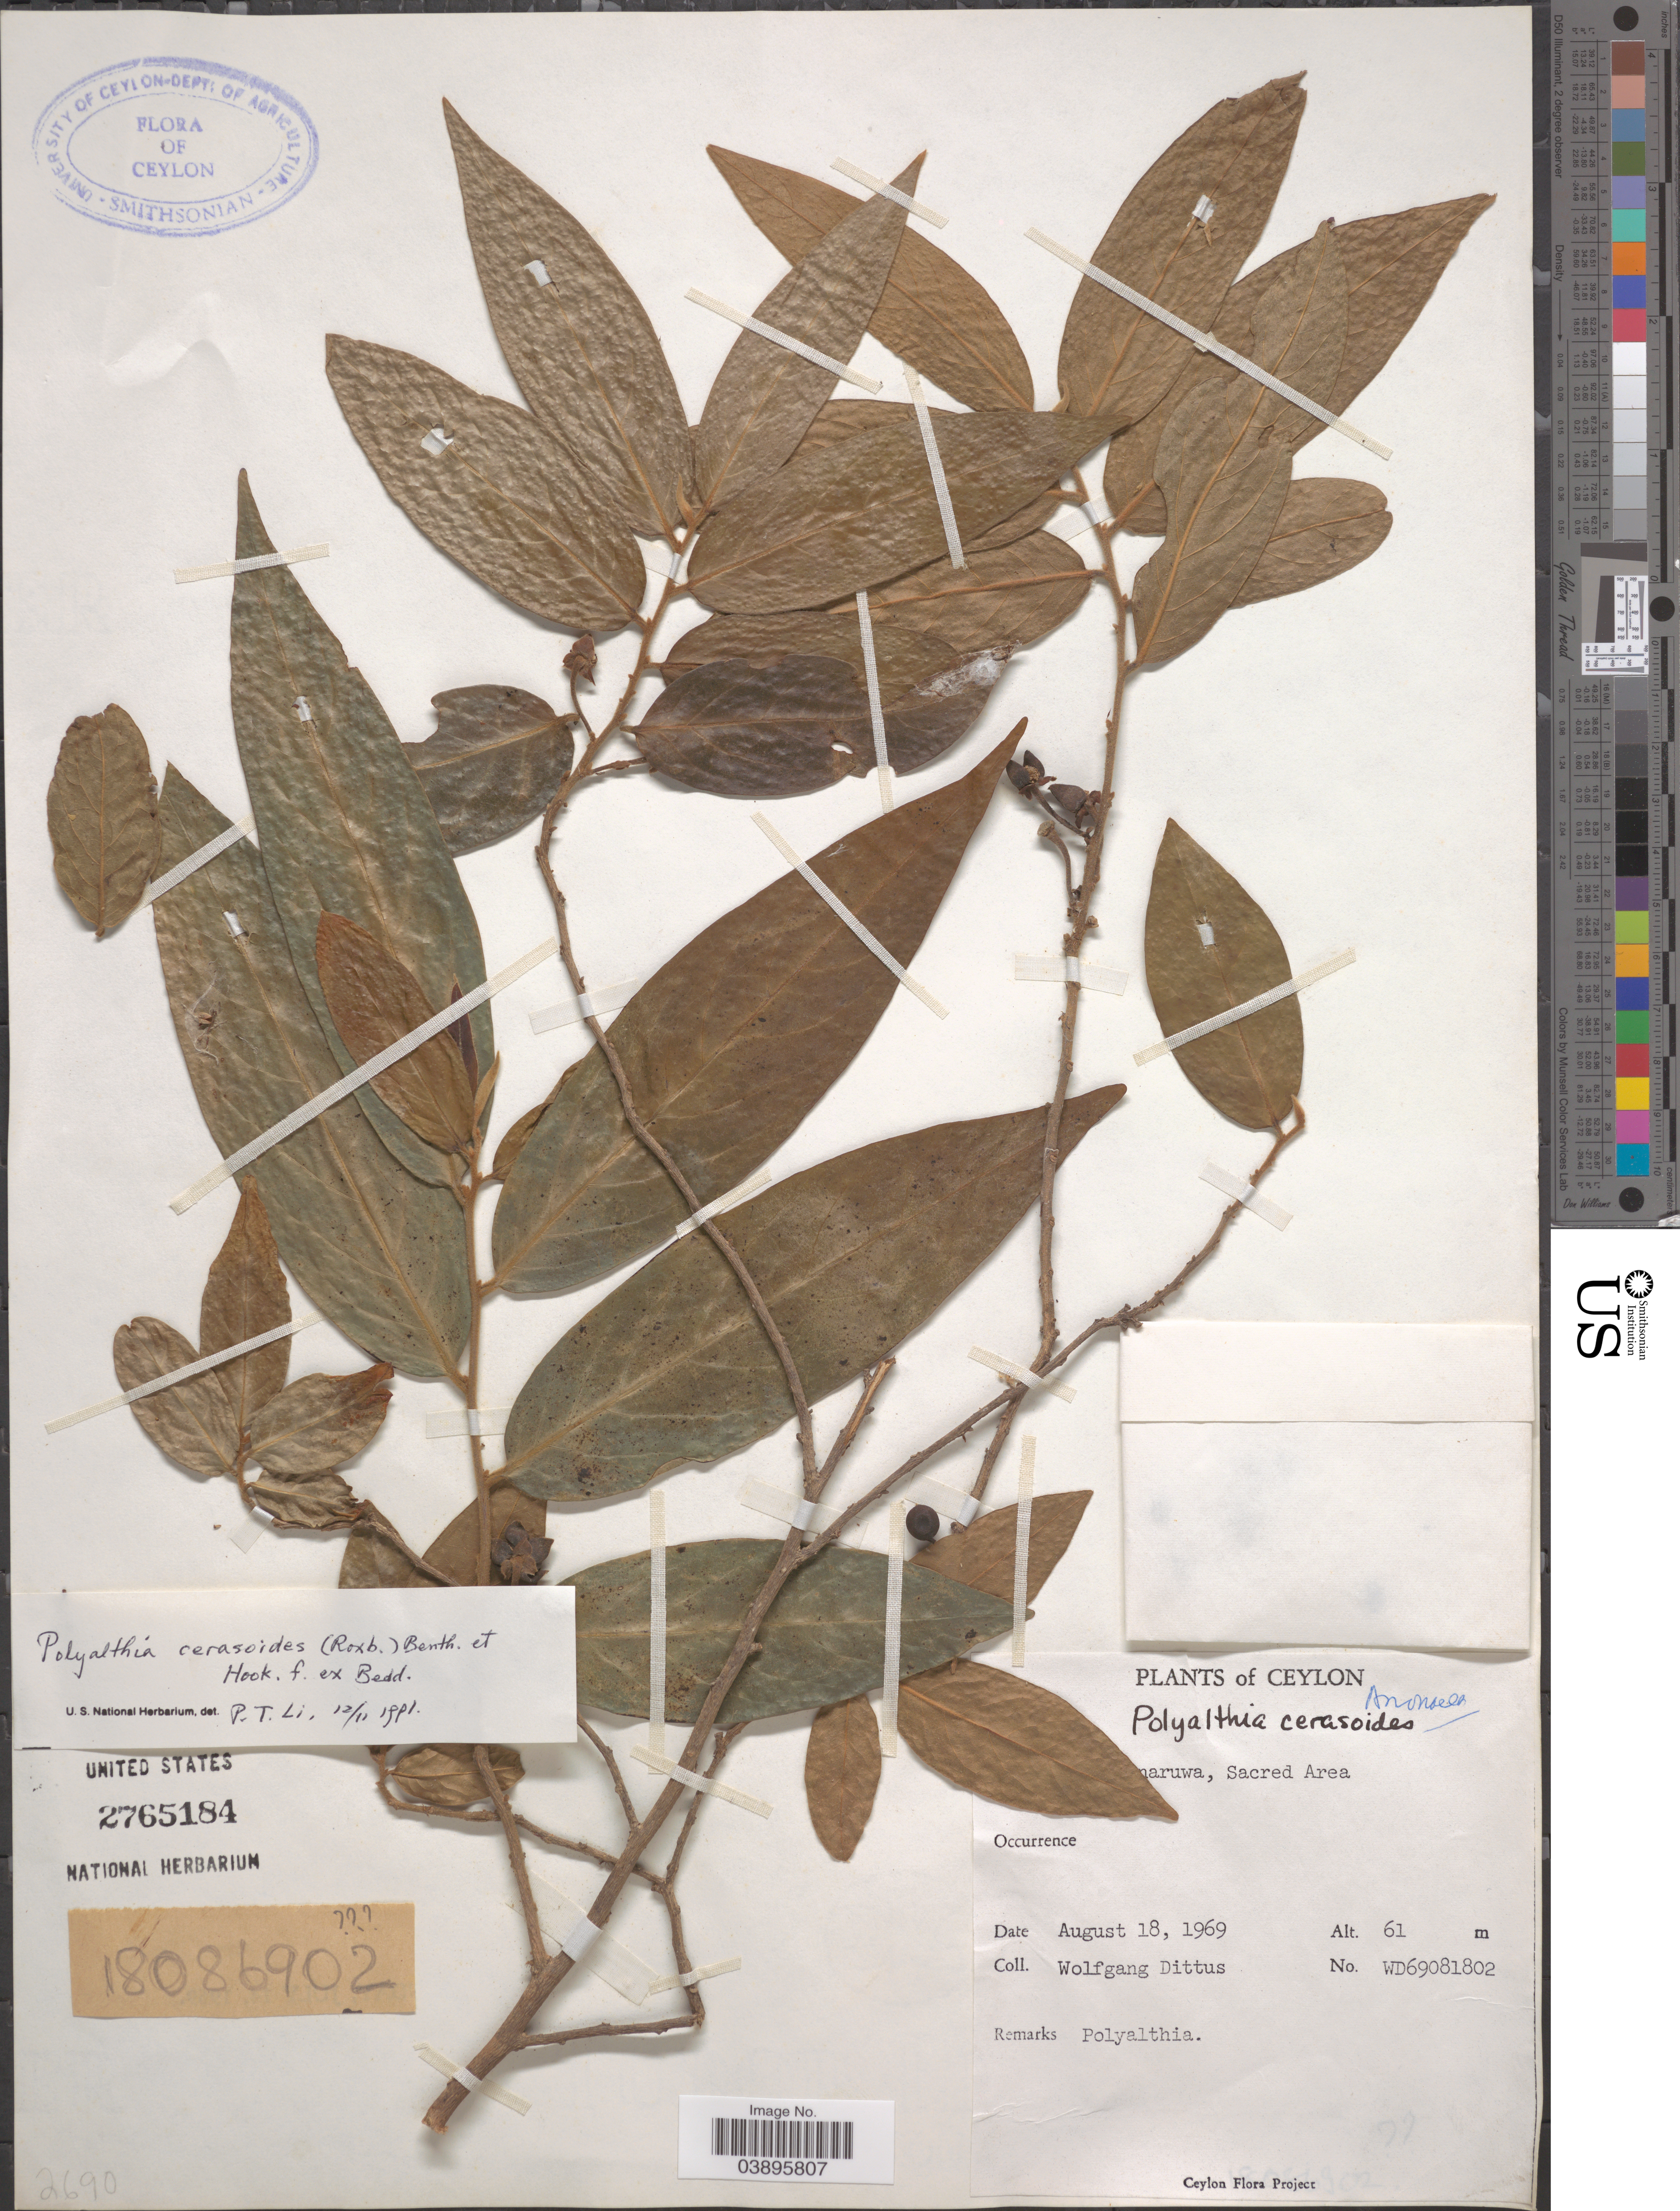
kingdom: Plantae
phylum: Tracheophyta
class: Magnoliopsida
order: Magnoliales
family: Annonaceae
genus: Polyalthia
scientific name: Polyalthia cerasoides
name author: (Roxb.) Benth. et al.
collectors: W. Dittus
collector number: WD69081802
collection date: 1969-08-18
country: Sri Lanka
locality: Ceylon. [illegible text]aruwa, Sacred Area.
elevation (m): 61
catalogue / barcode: US 2765184